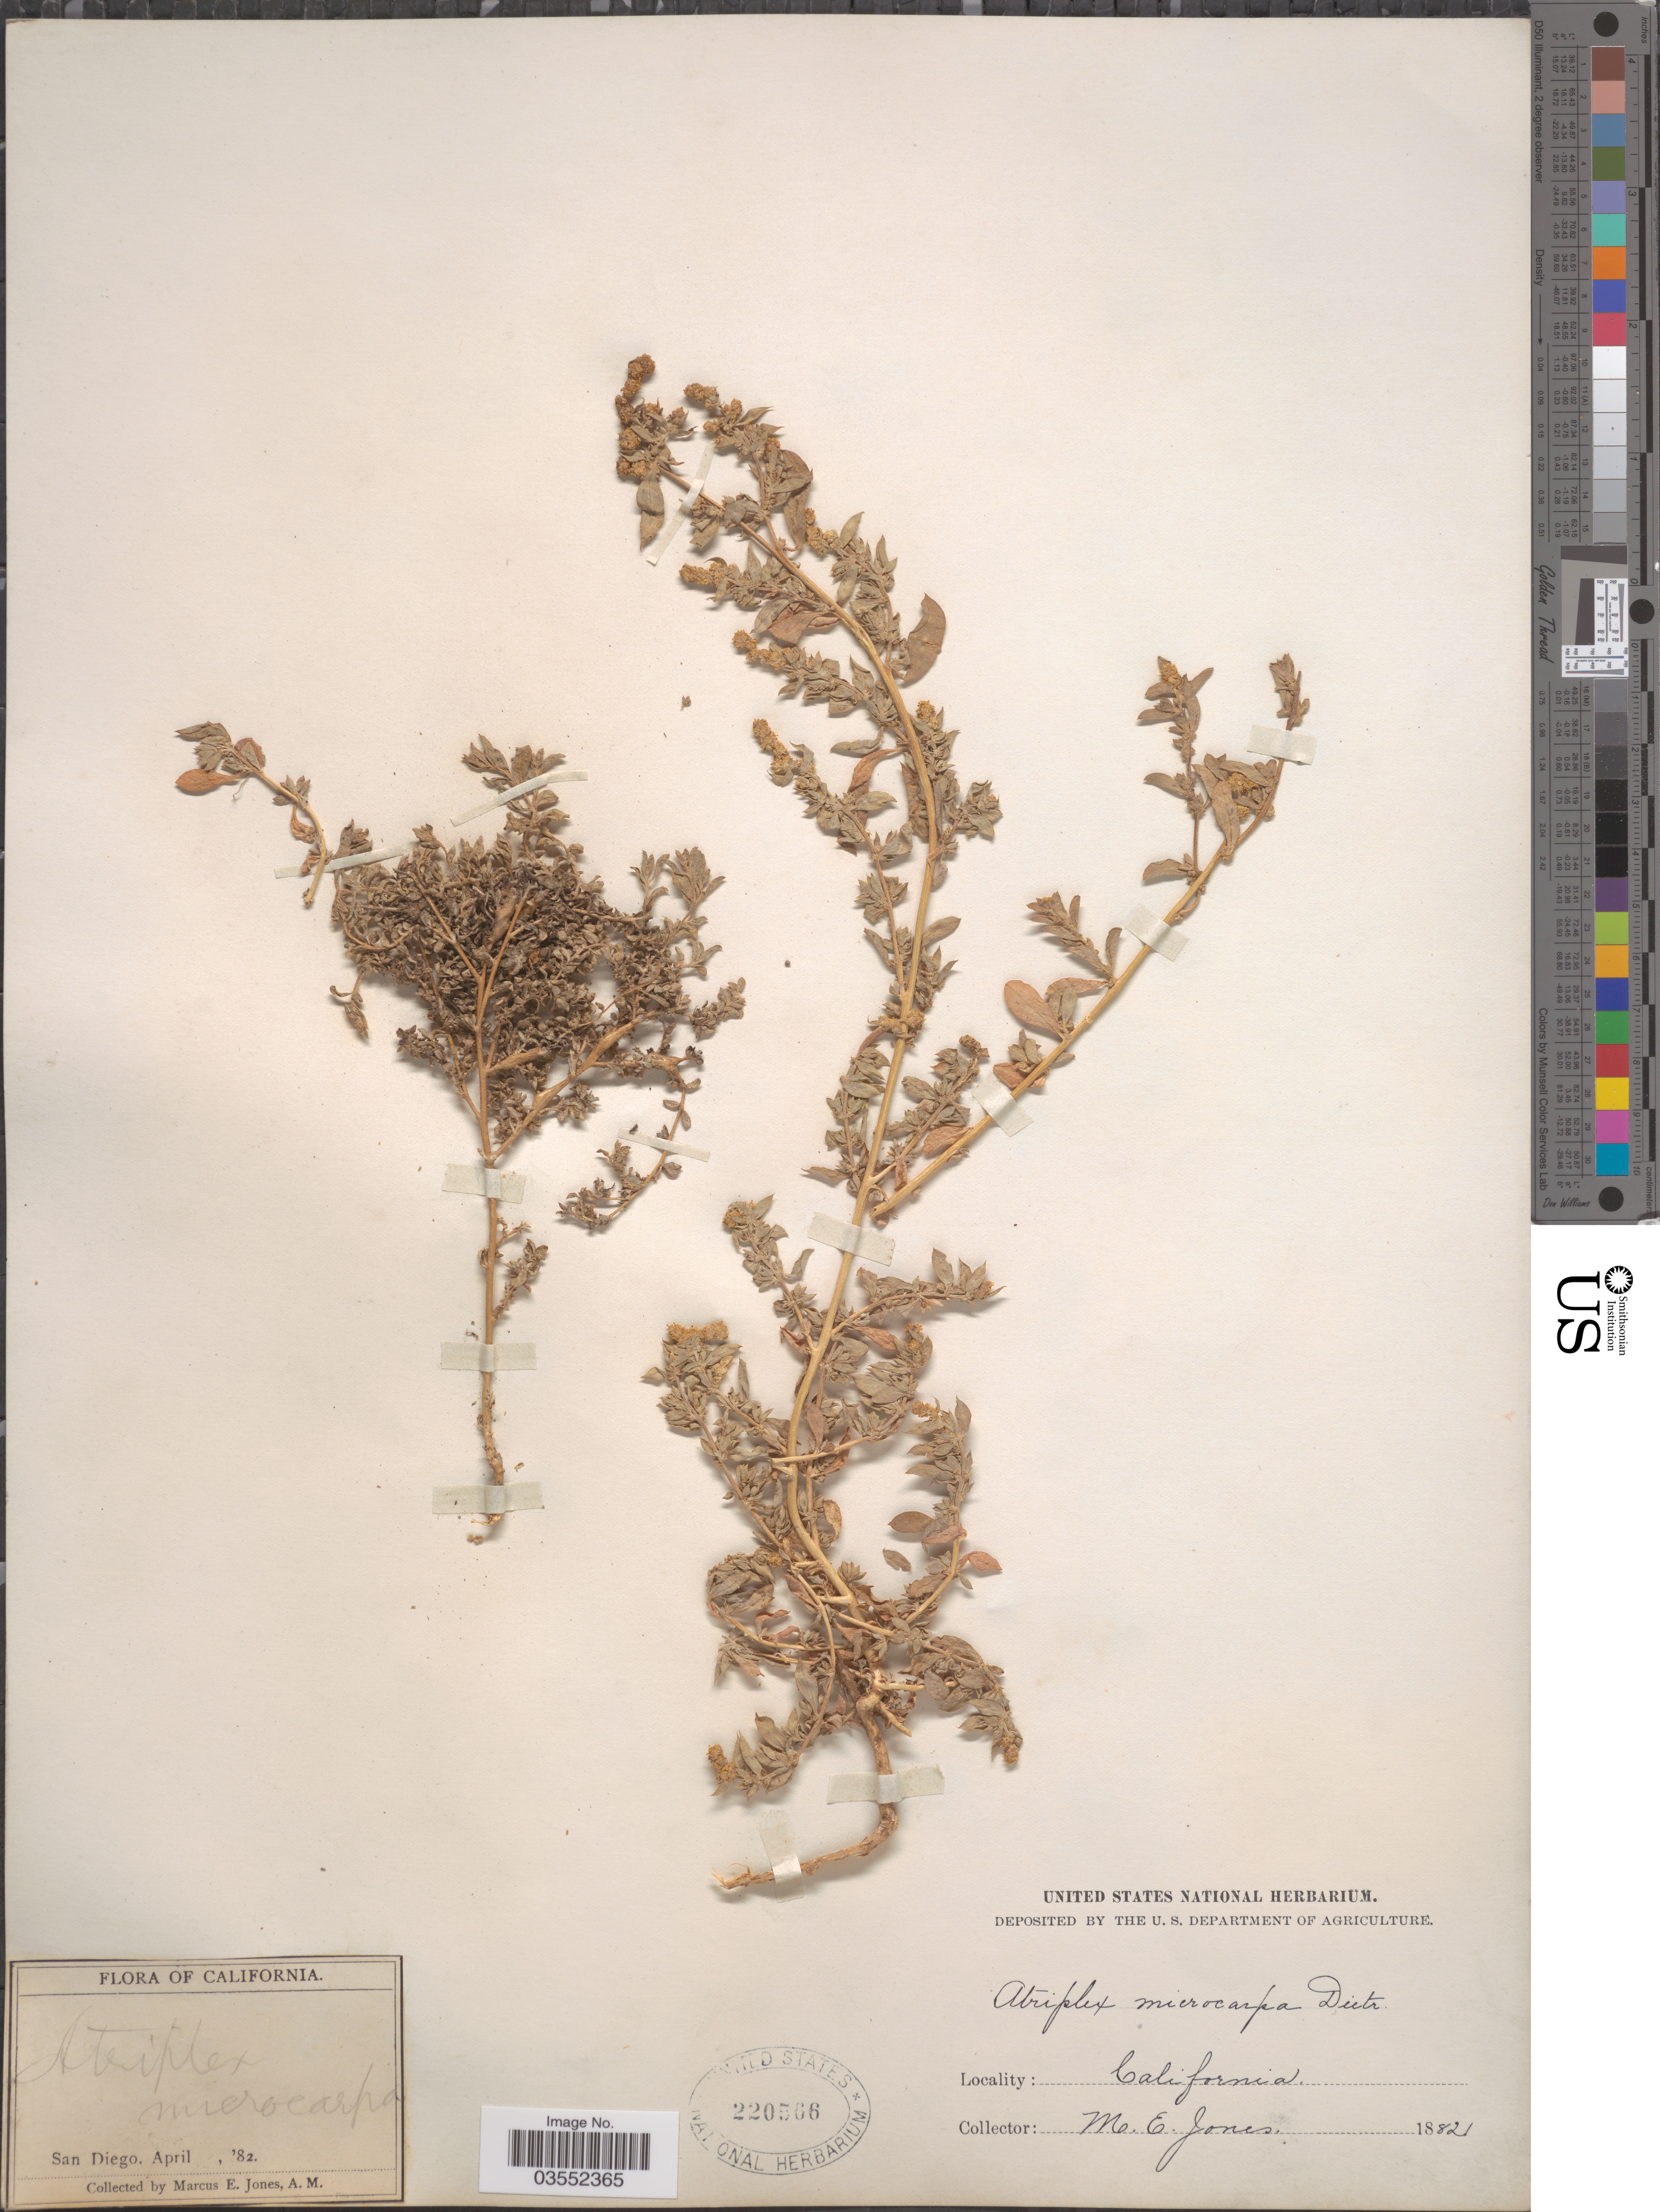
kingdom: Plantae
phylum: Tracheophyta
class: Magnoliopsida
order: Caryophyllales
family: Amaranthaceae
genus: Atriplex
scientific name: Atriplex pacifica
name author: A. Nelson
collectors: M. E. Jones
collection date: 1882-04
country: United States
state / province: California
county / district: San Diego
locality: San Diego.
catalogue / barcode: US 220566